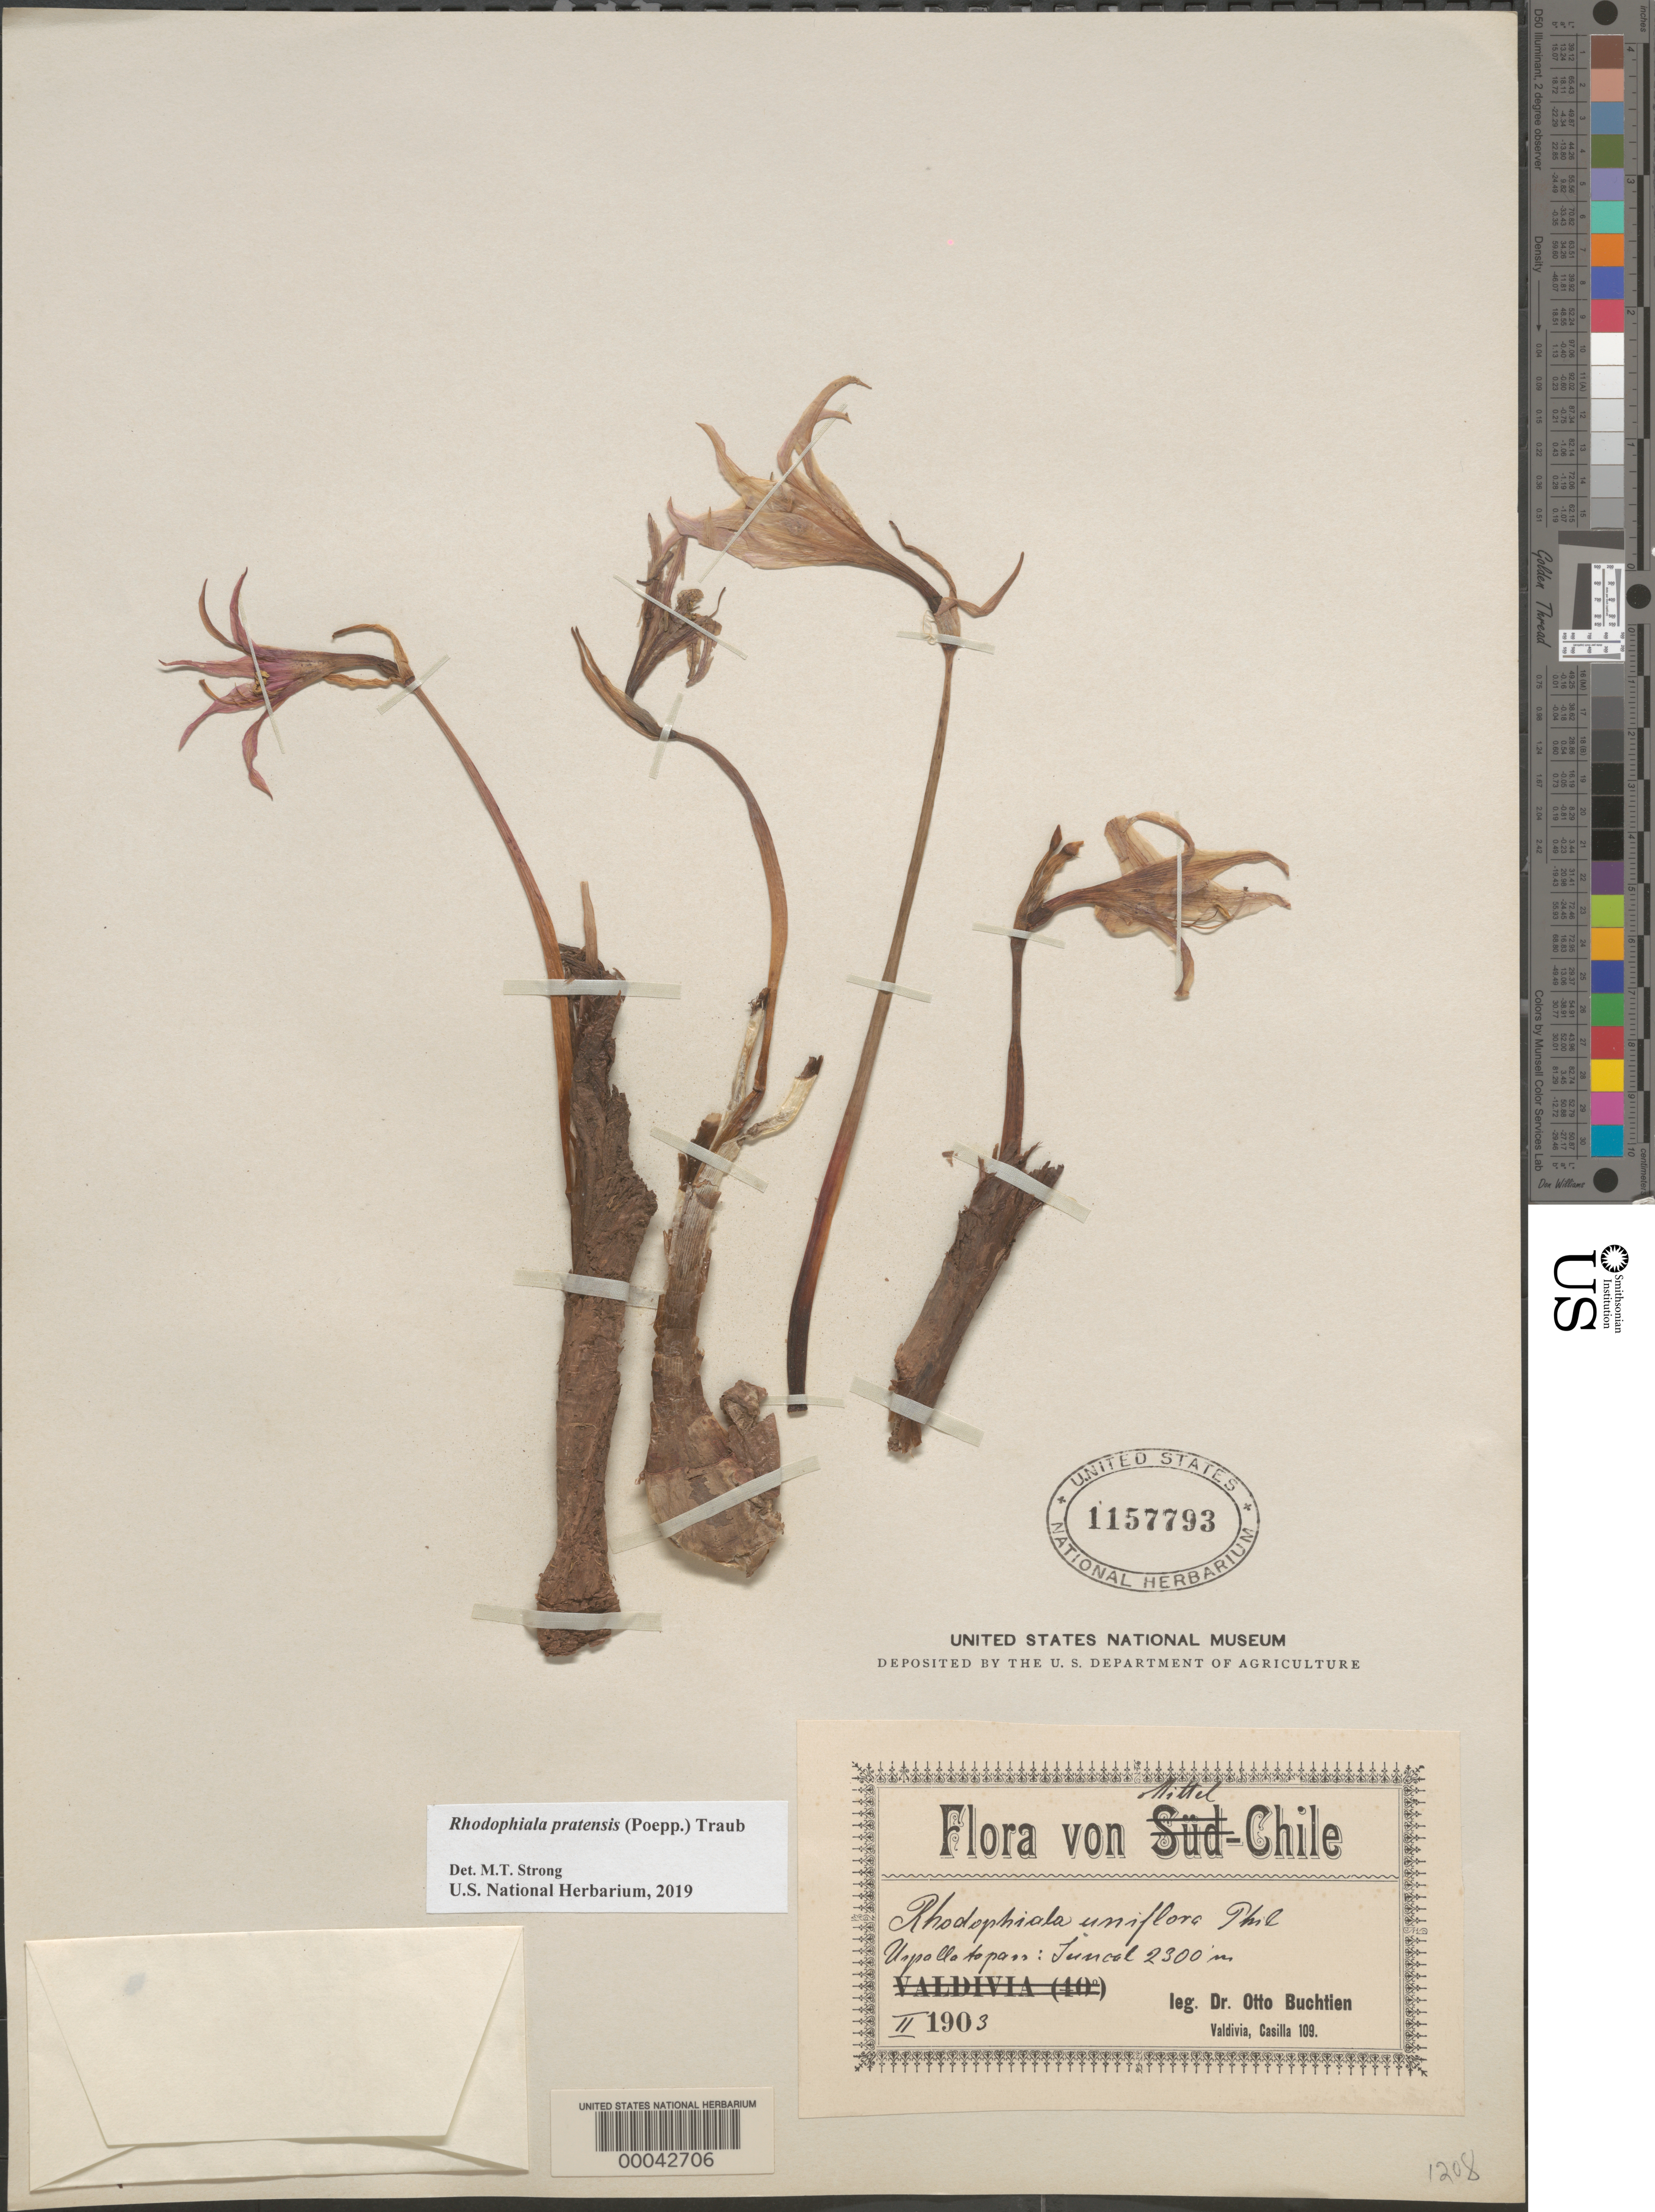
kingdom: Plantae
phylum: Tracheophyta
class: Liliopsida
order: Asparagales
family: Amaryllidaceae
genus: Rhodophiala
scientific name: Rhodophiala pratensis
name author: (Poepp.) Traub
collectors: O. Buchtien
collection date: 1903-02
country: Chile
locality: Urpollatopan: Juncal.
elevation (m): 2300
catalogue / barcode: US 1157793